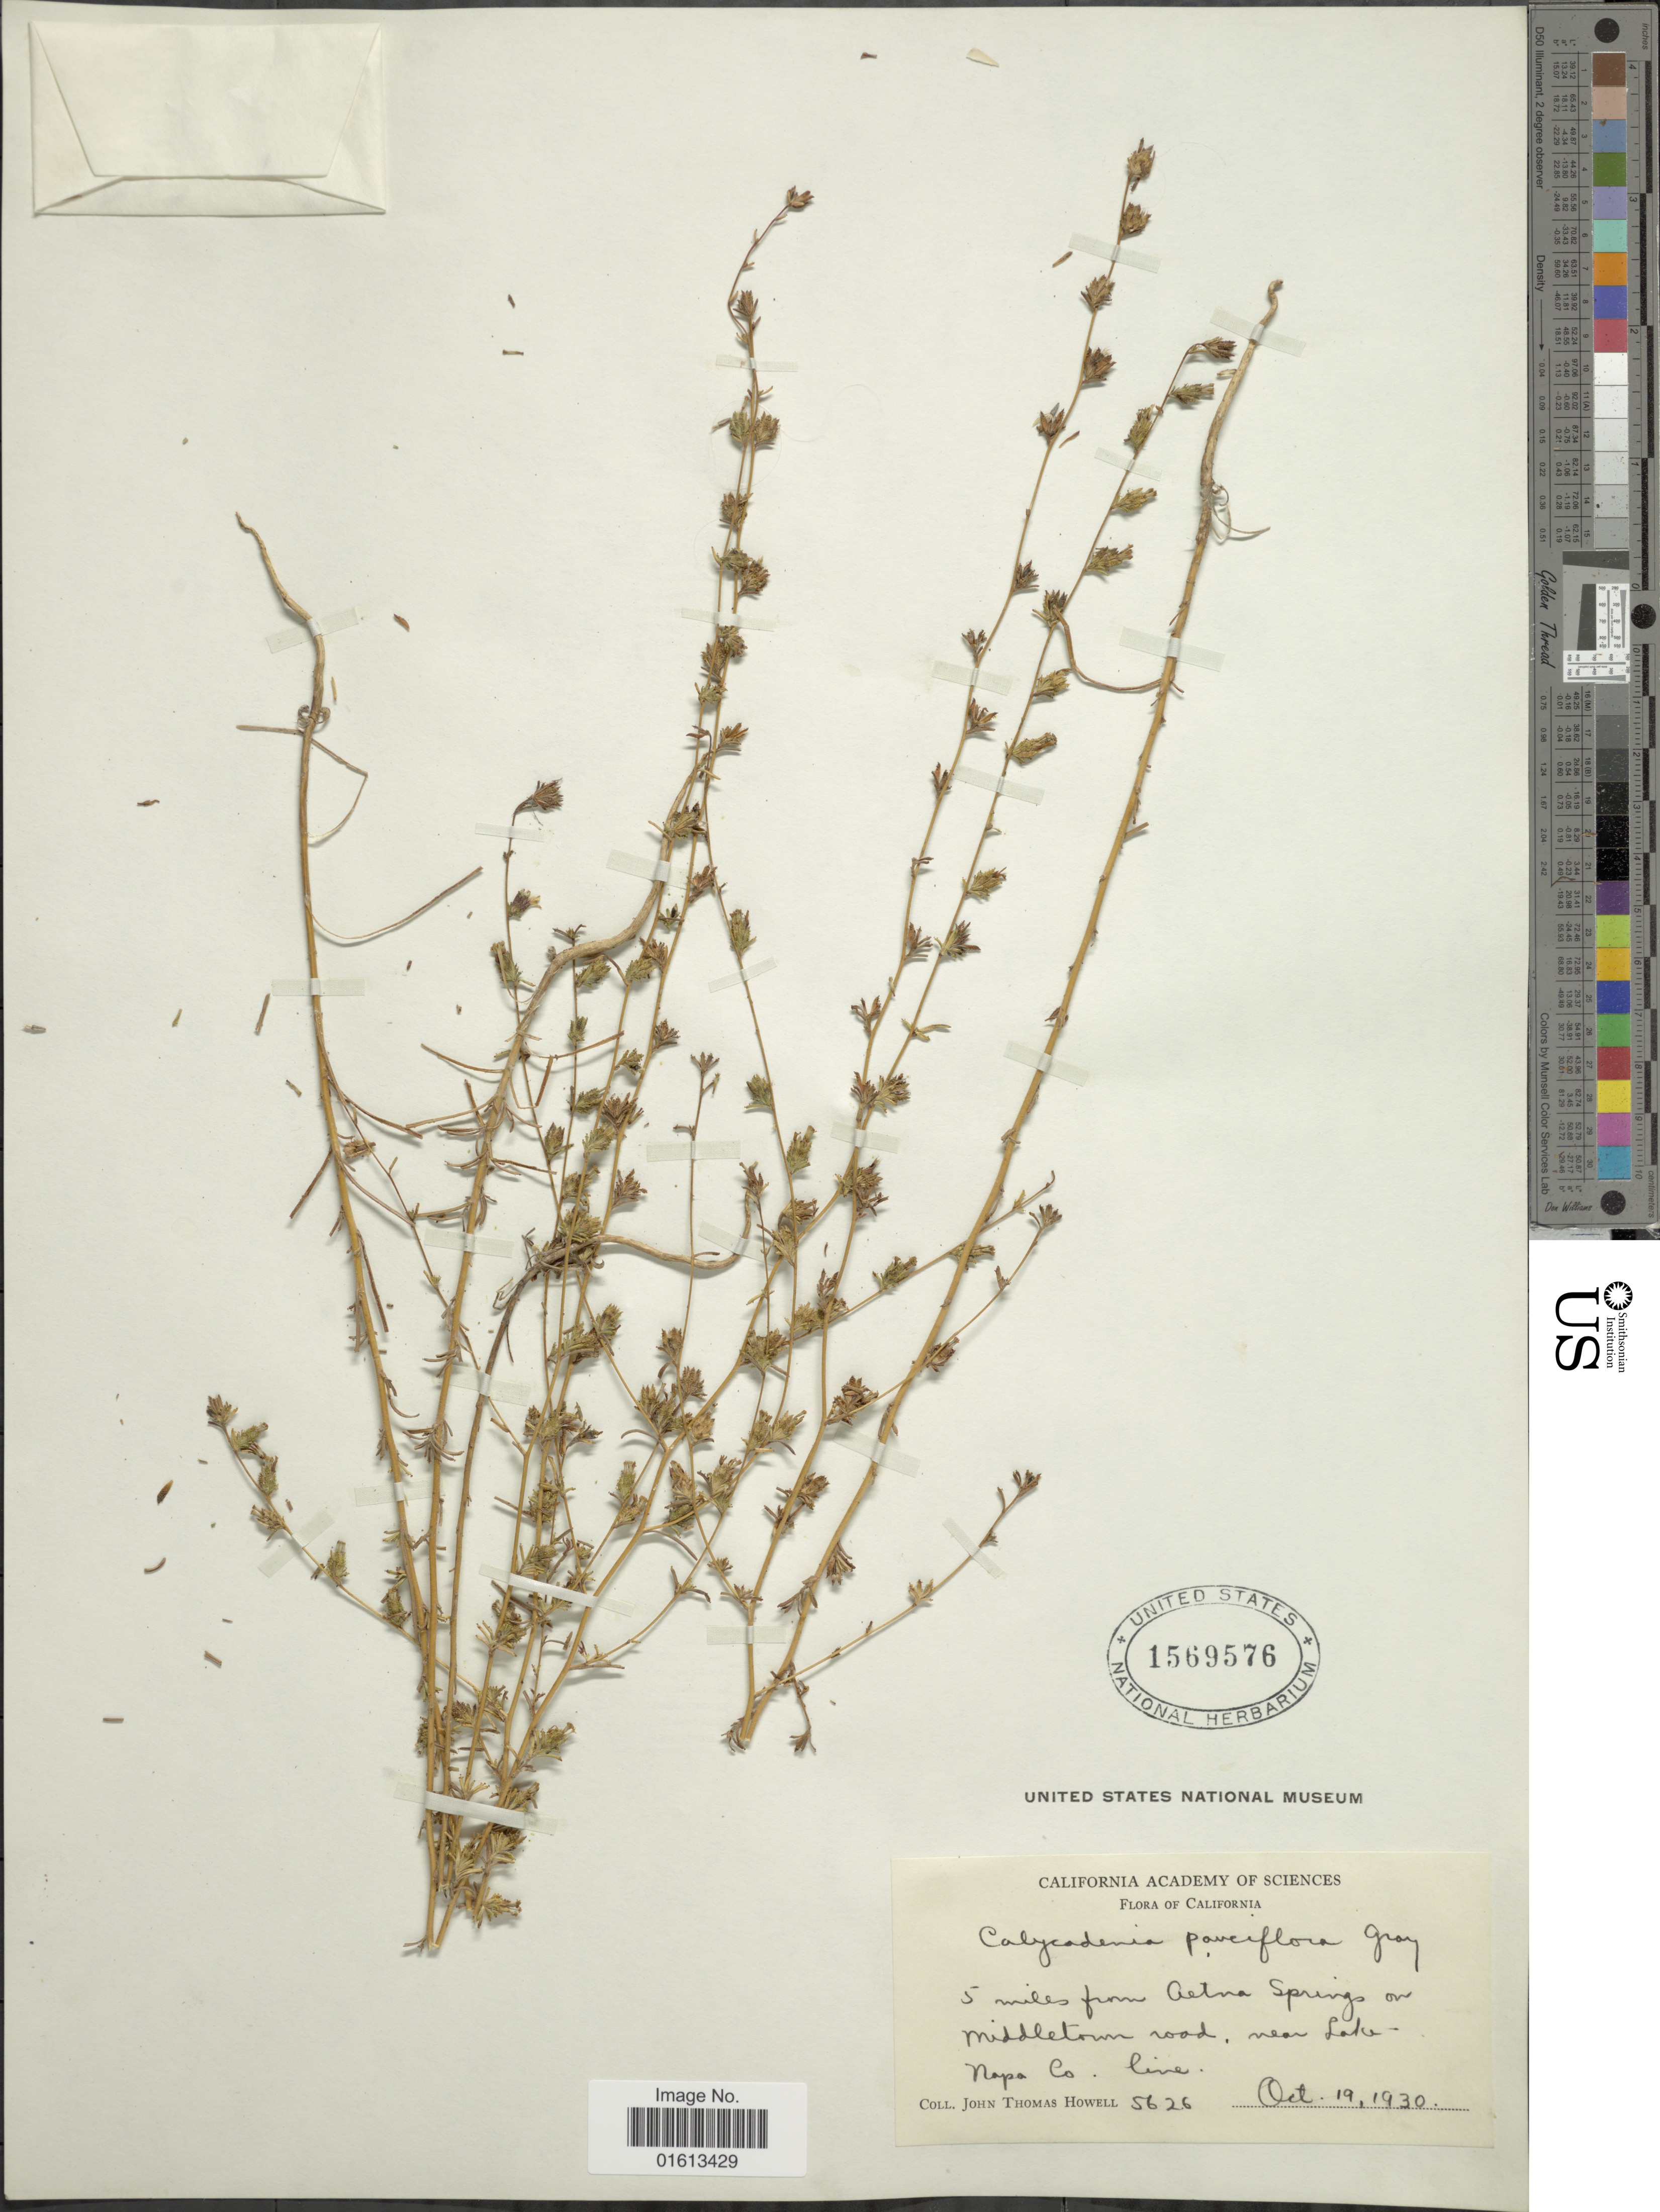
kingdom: Plantae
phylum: Tracheophyta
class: Magnoliopsida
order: Asterales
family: Asteraceae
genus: Calycadenia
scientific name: Calycadenia pauciflora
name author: A. Gray in Emory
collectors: J. T. Howell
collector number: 5626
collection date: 1930-10-19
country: United States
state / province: California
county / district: Napa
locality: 5 miles from Getna Springs on middletown road, near Lake Napa Co.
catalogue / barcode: US 1569576